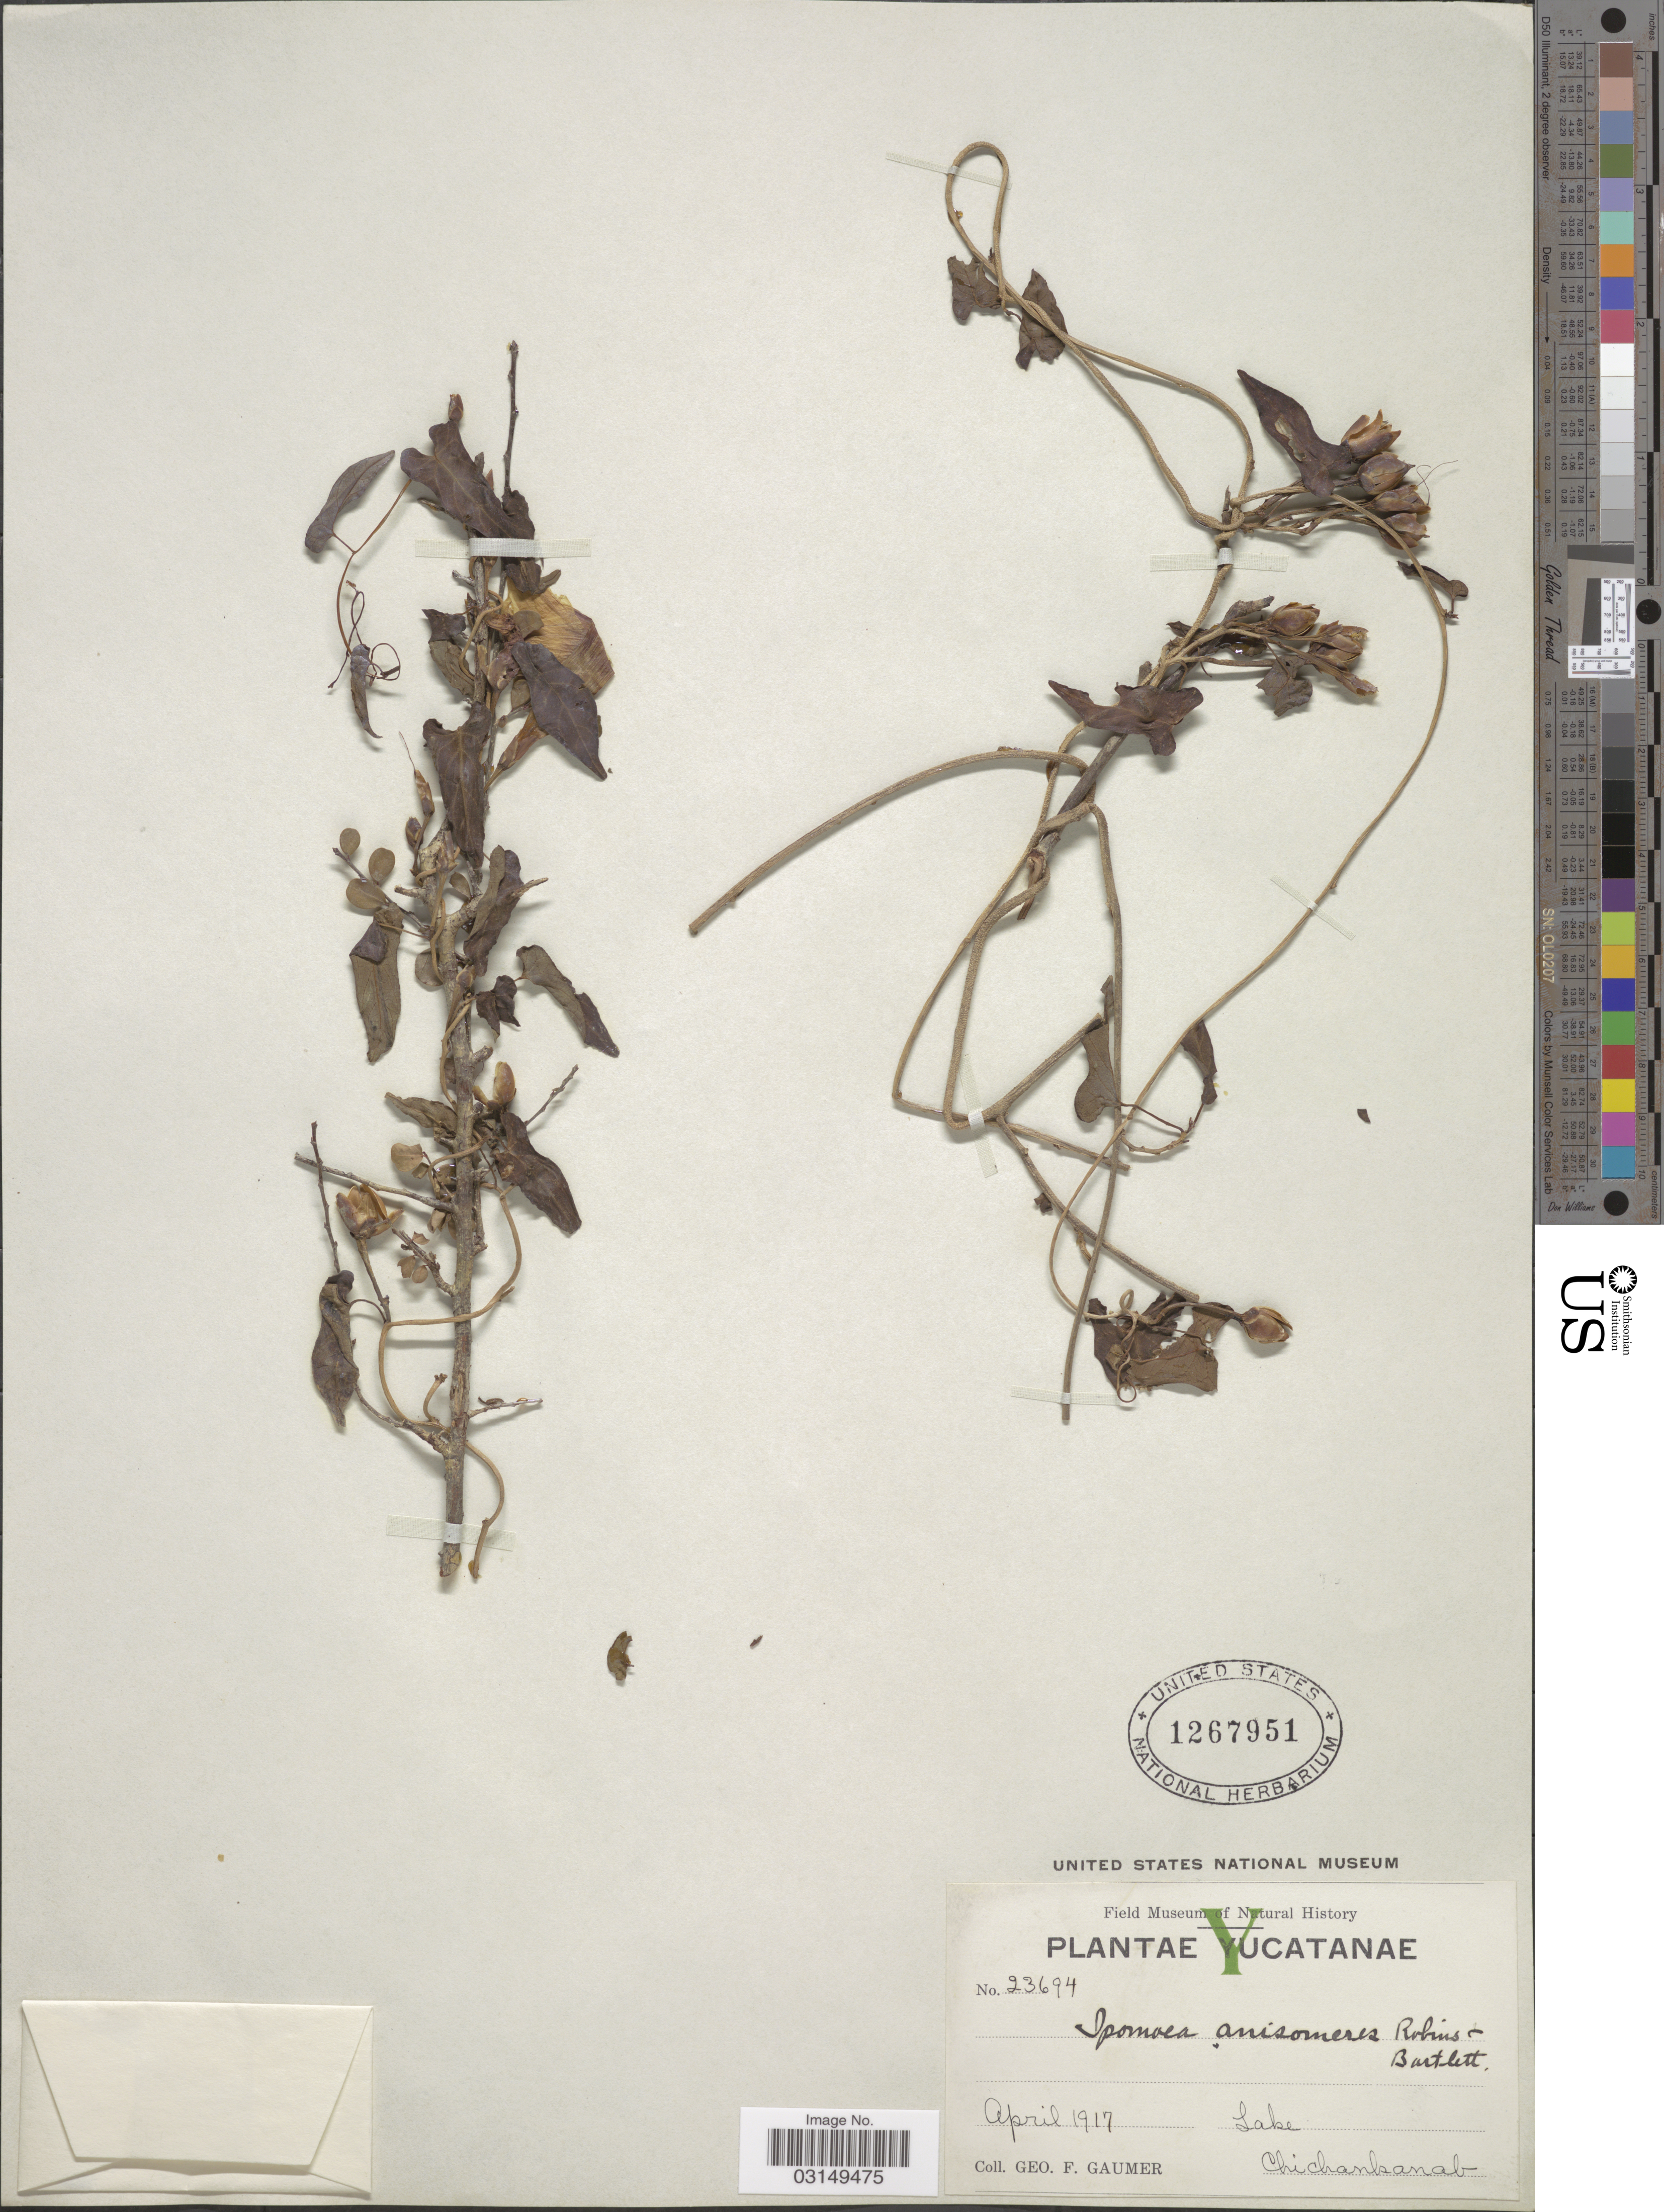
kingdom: Plantae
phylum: Tracheophyta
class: Magnoliopsida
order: Solanales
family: Convolvulaceae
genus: Ipomoea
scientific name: Ipomoea anisomeres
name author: B.L. Rob. & Bartlett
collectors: G. F. Gaumer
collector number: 23694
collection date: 1917-04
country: Mexico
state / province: Yucatán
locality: Yucatanae. Lake Chichankanab.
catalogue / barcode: US 1267951